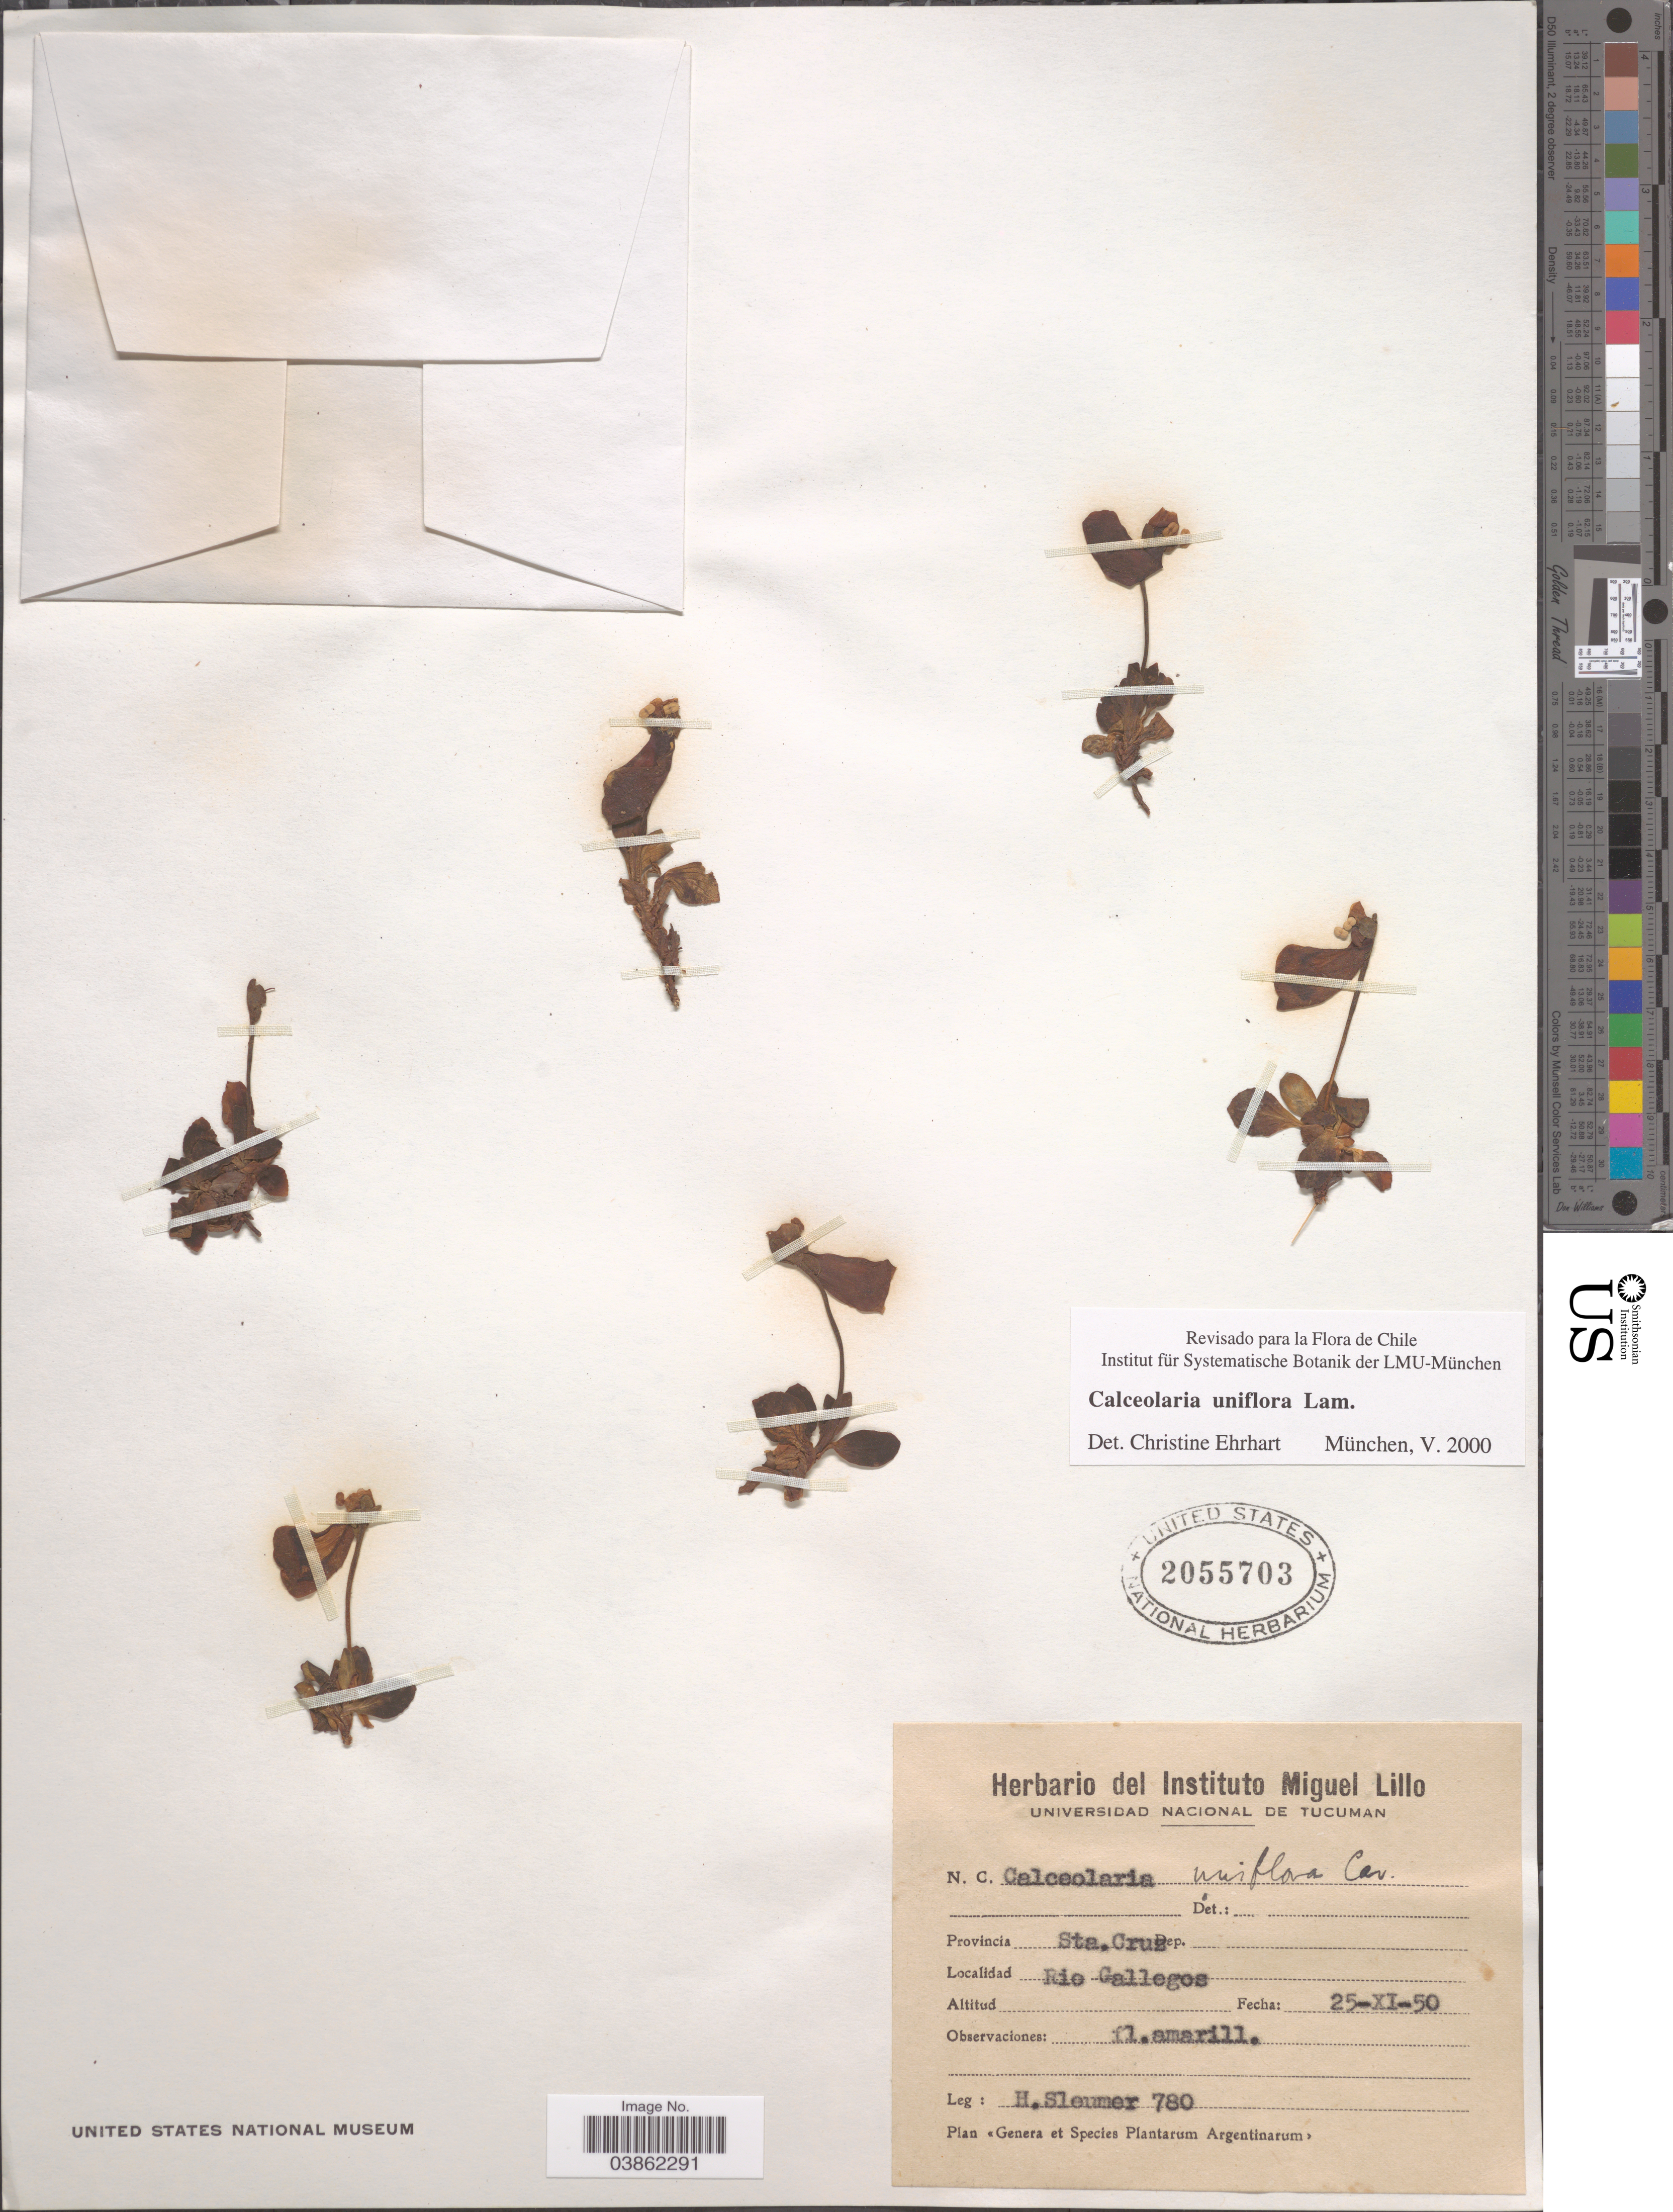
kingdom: Plantae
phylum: Tracheophyta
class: Magnoliopsida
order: Lamiales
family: Calceolariaceae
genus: Calceolaria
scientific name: Calceolaria uniflora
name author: Lam.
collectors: H. O. Sleumer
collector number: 780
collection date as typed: Transcribed d/m/y: 25/11/50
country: Argentina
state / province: Santa Cruz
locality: Rio Gallegos.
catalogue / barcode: US 2055703